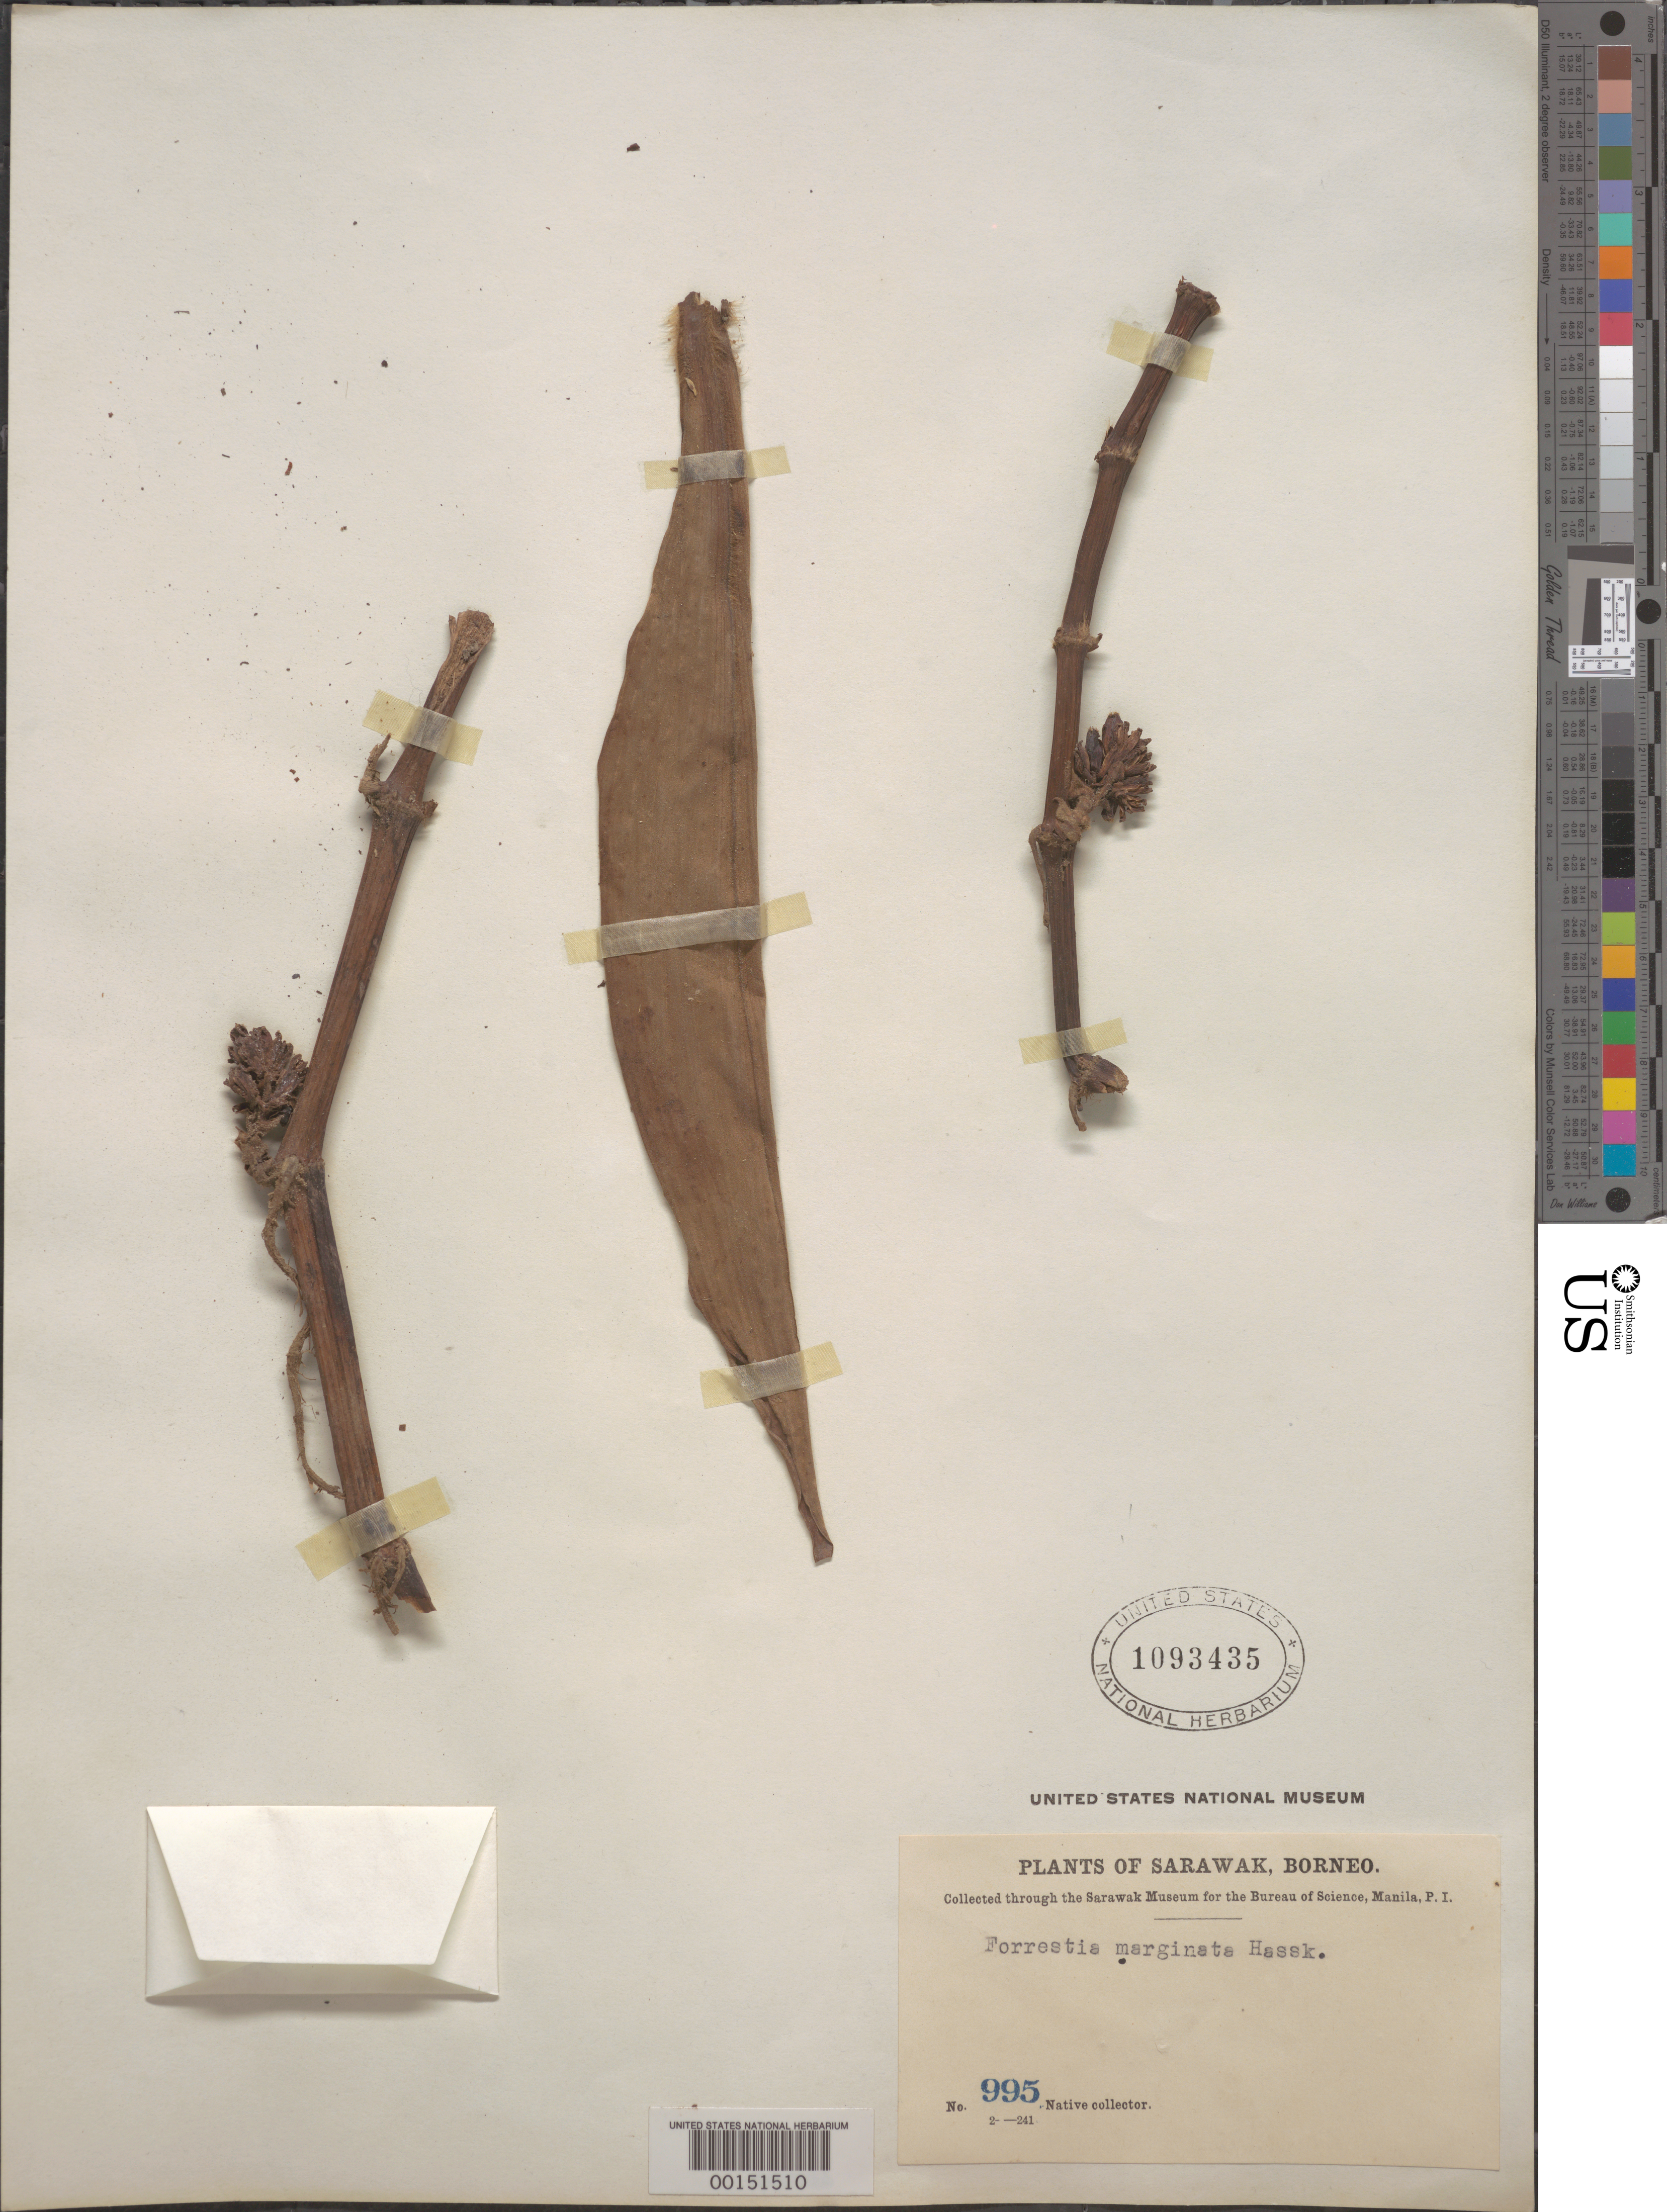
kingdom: Plantae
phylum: Tracheophyta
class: Liliopsida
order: Commelinales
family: Commelinaceae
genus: Amischotolype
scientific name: Amischotolype marginata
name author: (Blume) Hassk.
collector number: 995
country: Malaysia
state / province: Sarawak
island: Borneo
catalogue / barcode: US 1093435